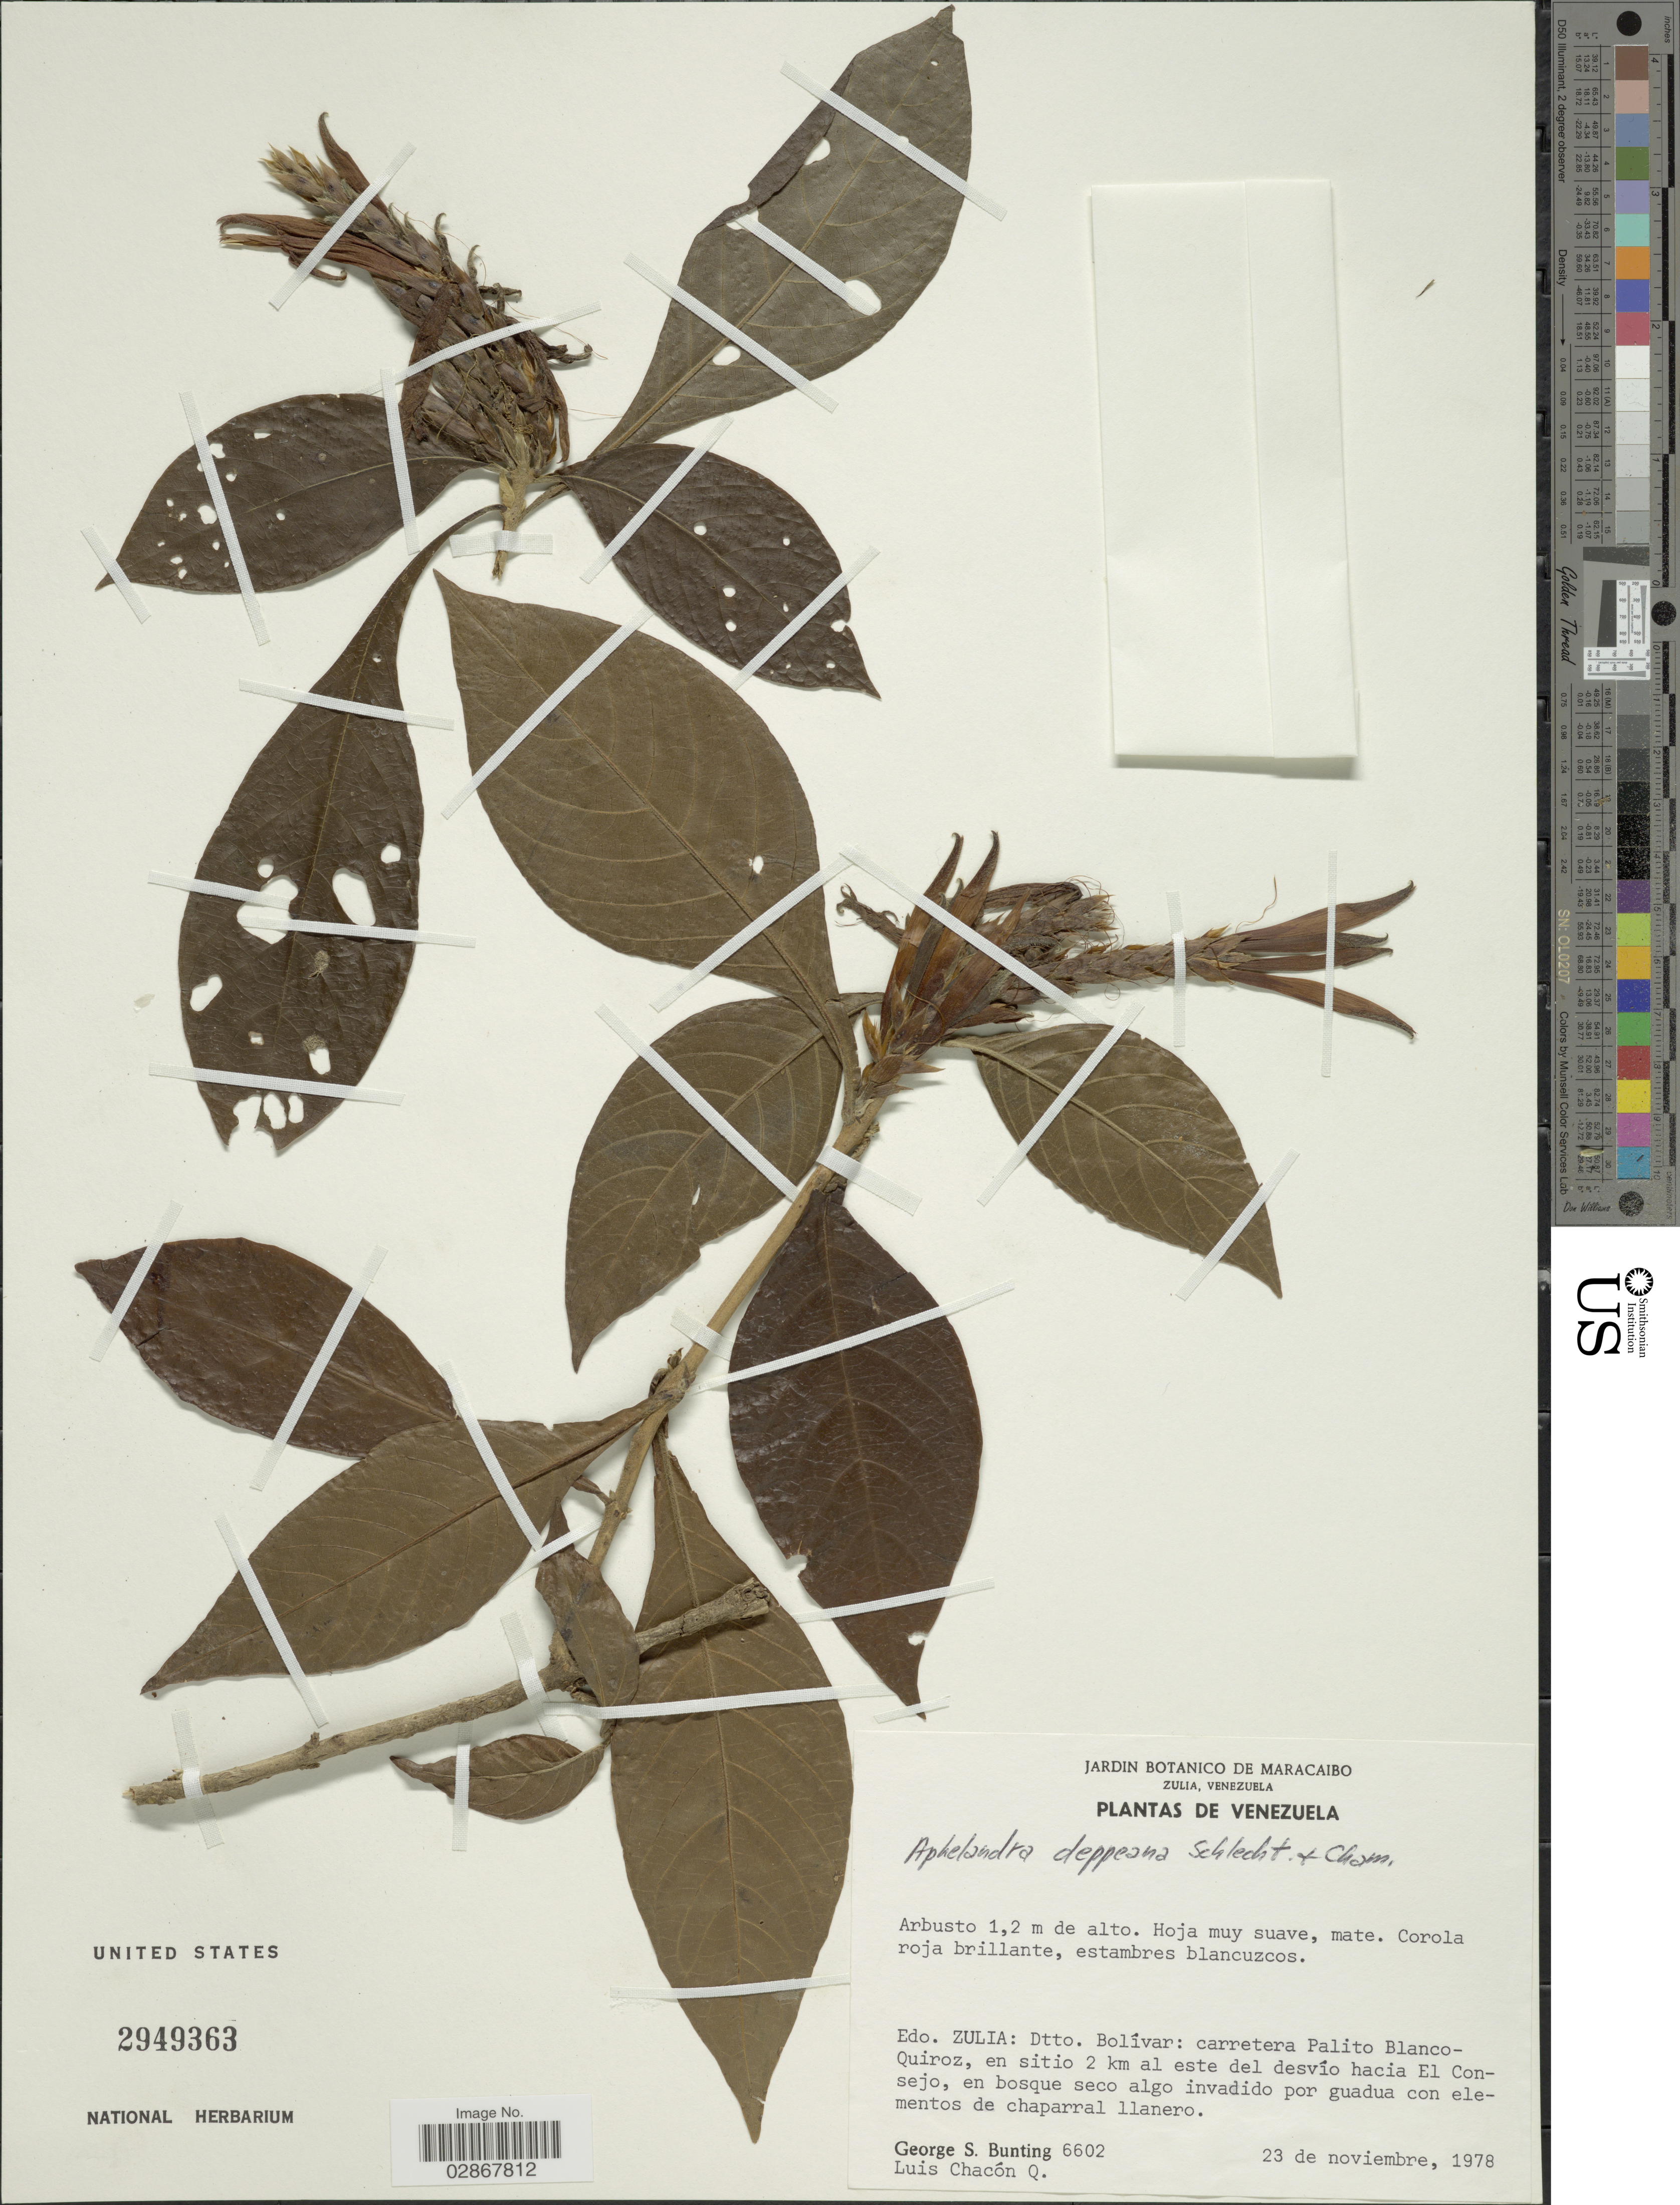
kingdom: Plantae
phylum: Tracheophyta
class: Magnoliopsida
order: Lamiales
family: Acanthaceae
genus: Aphelandra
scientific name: Aphelandra scabra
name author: (Vahl) Sm.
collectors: G. S. Bunting & L. Chacon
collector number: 6602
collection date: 1978-11-23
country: Venezuela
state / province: Zulia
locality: Edo. Zulia: Dtto. Bolívar: carretera Palito Blanco-Quiroz, en sitio 2 km al este del desvío hacia El Consejo.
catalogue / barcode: US 2949363